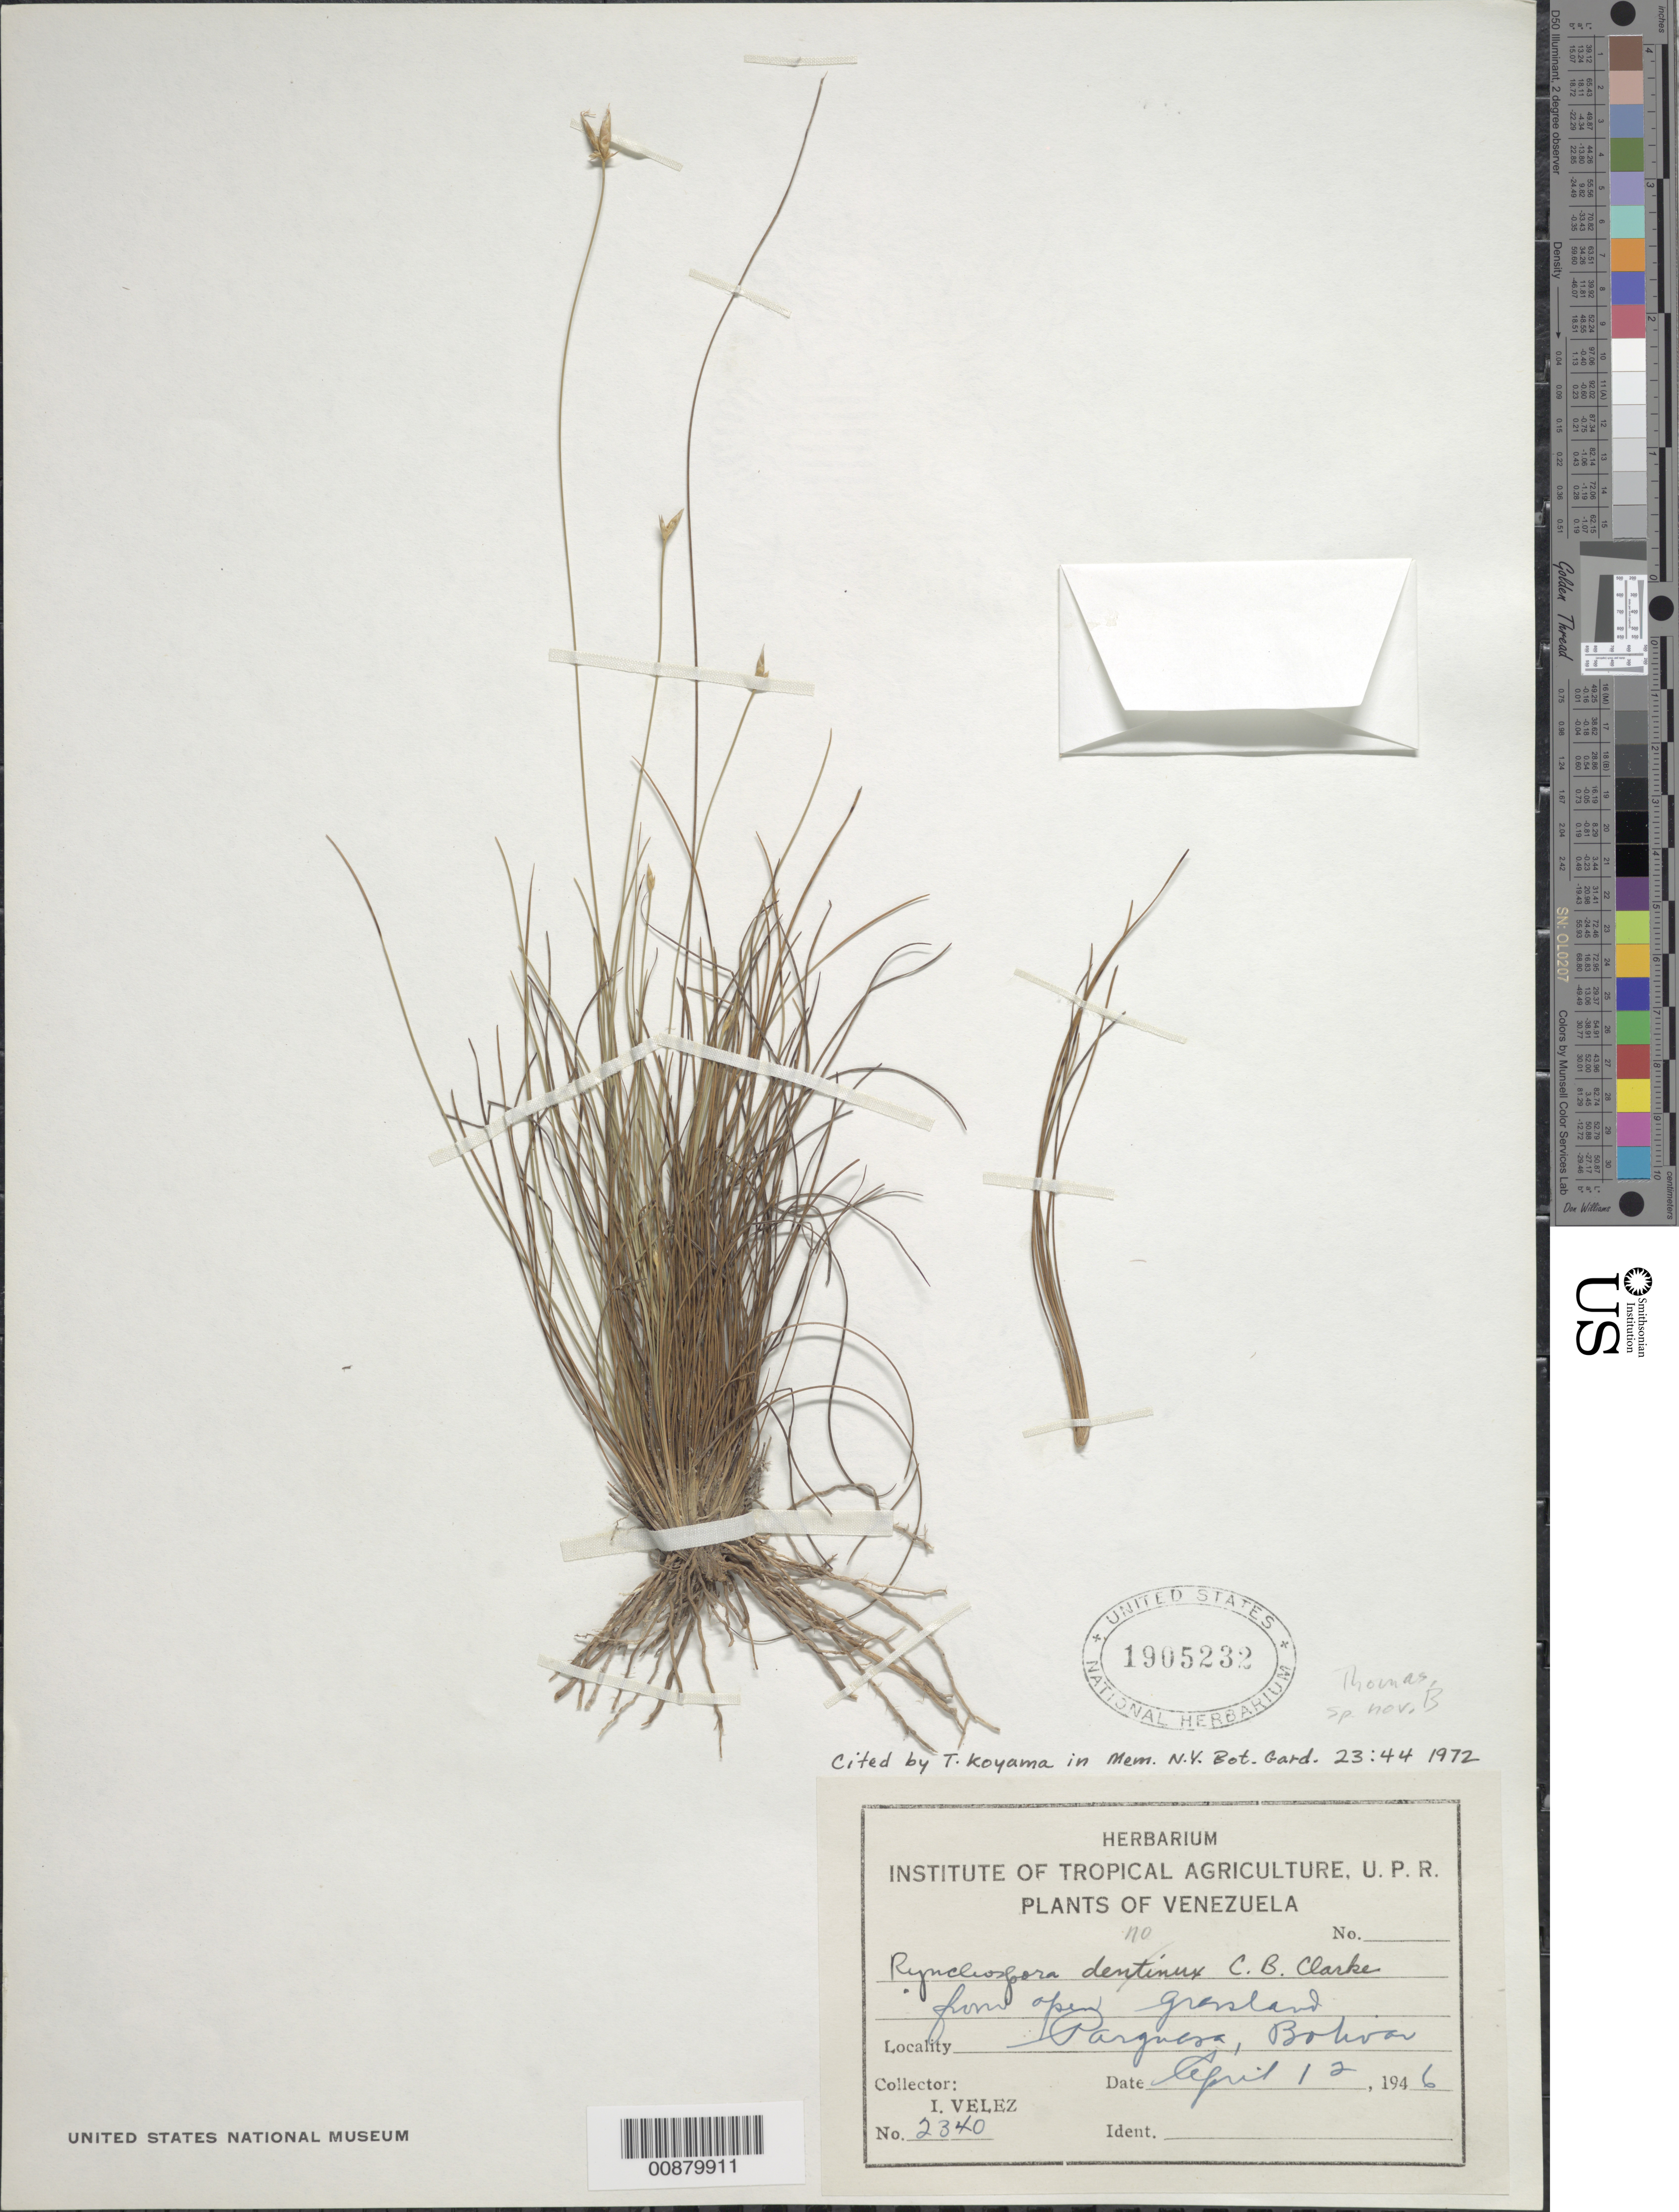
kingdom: Plantae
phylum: Tracheophyta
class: Liliopsida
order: Poales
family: Cyperaceae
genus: Rhynchospora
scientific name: Rhynchospora sp. nov. b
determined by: Thomas, --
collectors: I. Velez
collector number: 2340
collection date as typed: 12-Apr-46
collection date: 1946-04-12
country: Venezuela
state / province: Bolívar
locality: Parguasa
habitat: Open grassland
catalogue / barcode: US 1905232